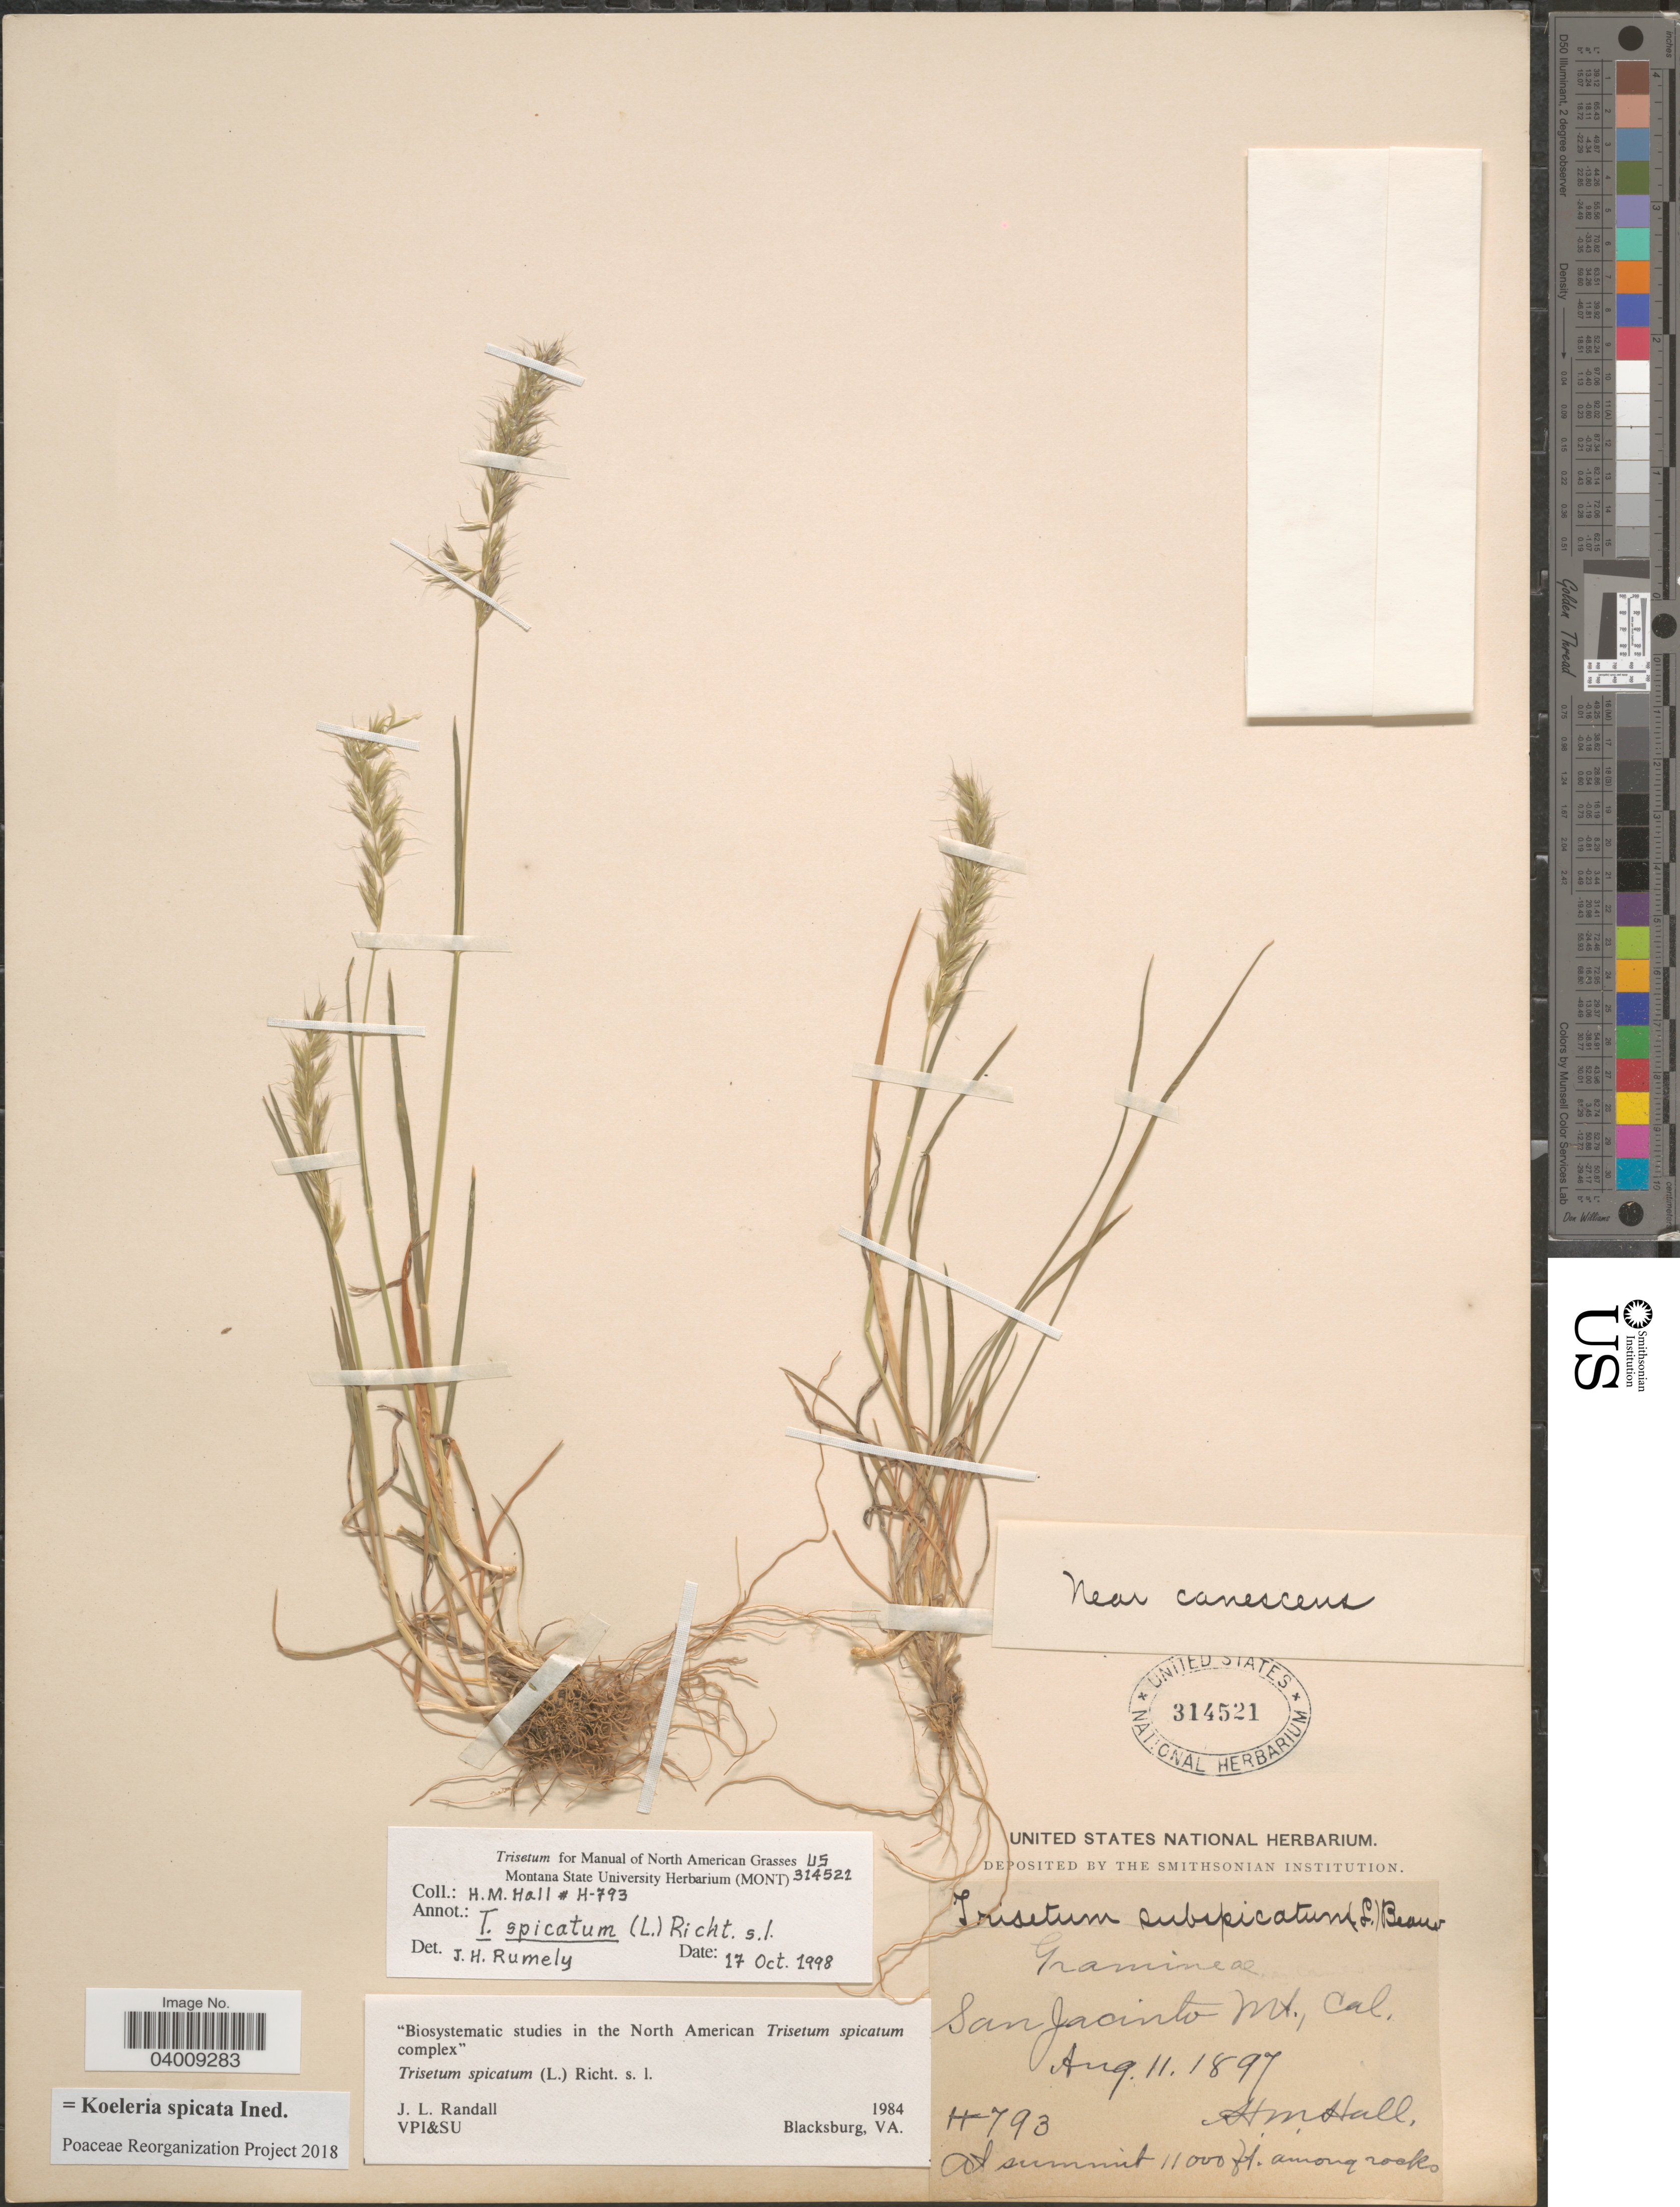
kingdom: Plantae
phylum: Tracheophyta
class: Liliopsida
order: Poales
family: Poaceae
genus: Koeleria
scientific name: Koeleria spicata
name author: (L.) Barberá et al.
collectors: H. M. Hall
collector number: H-793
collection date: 1897-08-11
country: United States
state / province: California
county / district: Riverside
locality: San Jacinto Mt.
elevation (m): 3353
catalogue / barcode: US 314521